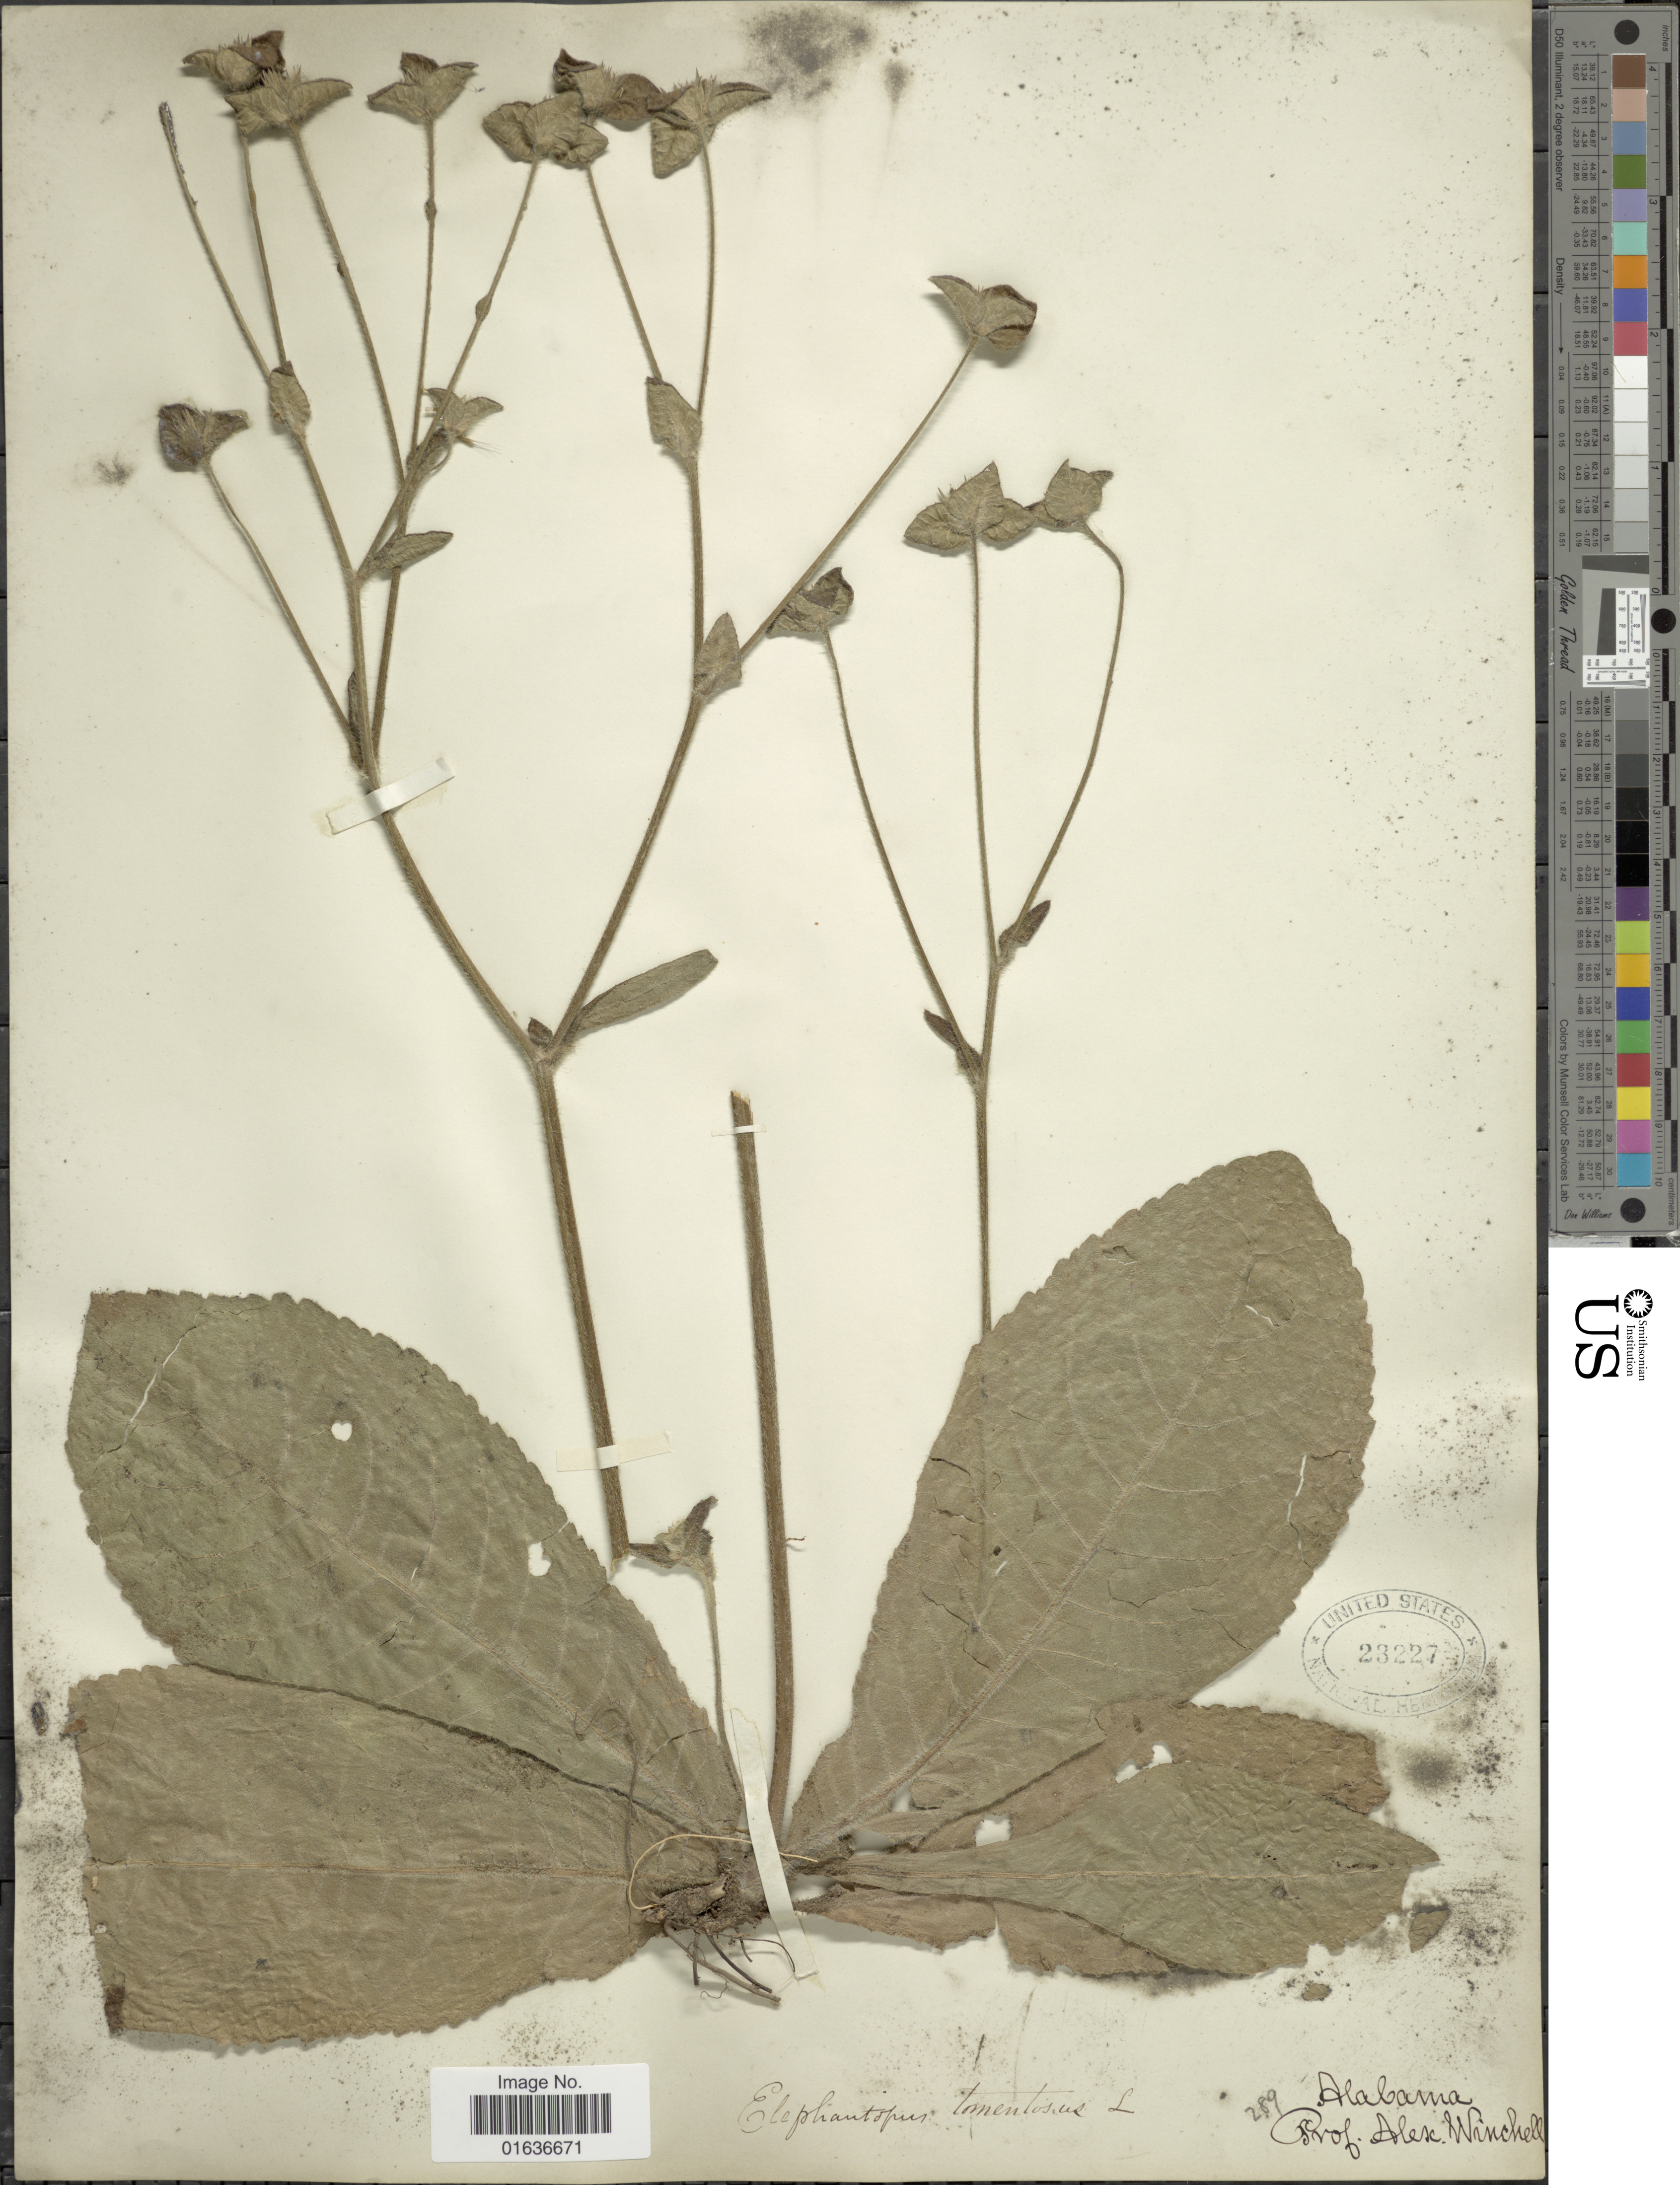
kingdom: Plantae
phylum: Tracheophyta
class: Magnoliopsida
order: Asterales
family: Asteraceae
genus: Elephantopus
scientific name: Elephantopus tomentosus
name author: L.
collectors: A. Winchell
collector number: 289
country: United States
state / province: Alabama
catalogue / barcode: US 23227